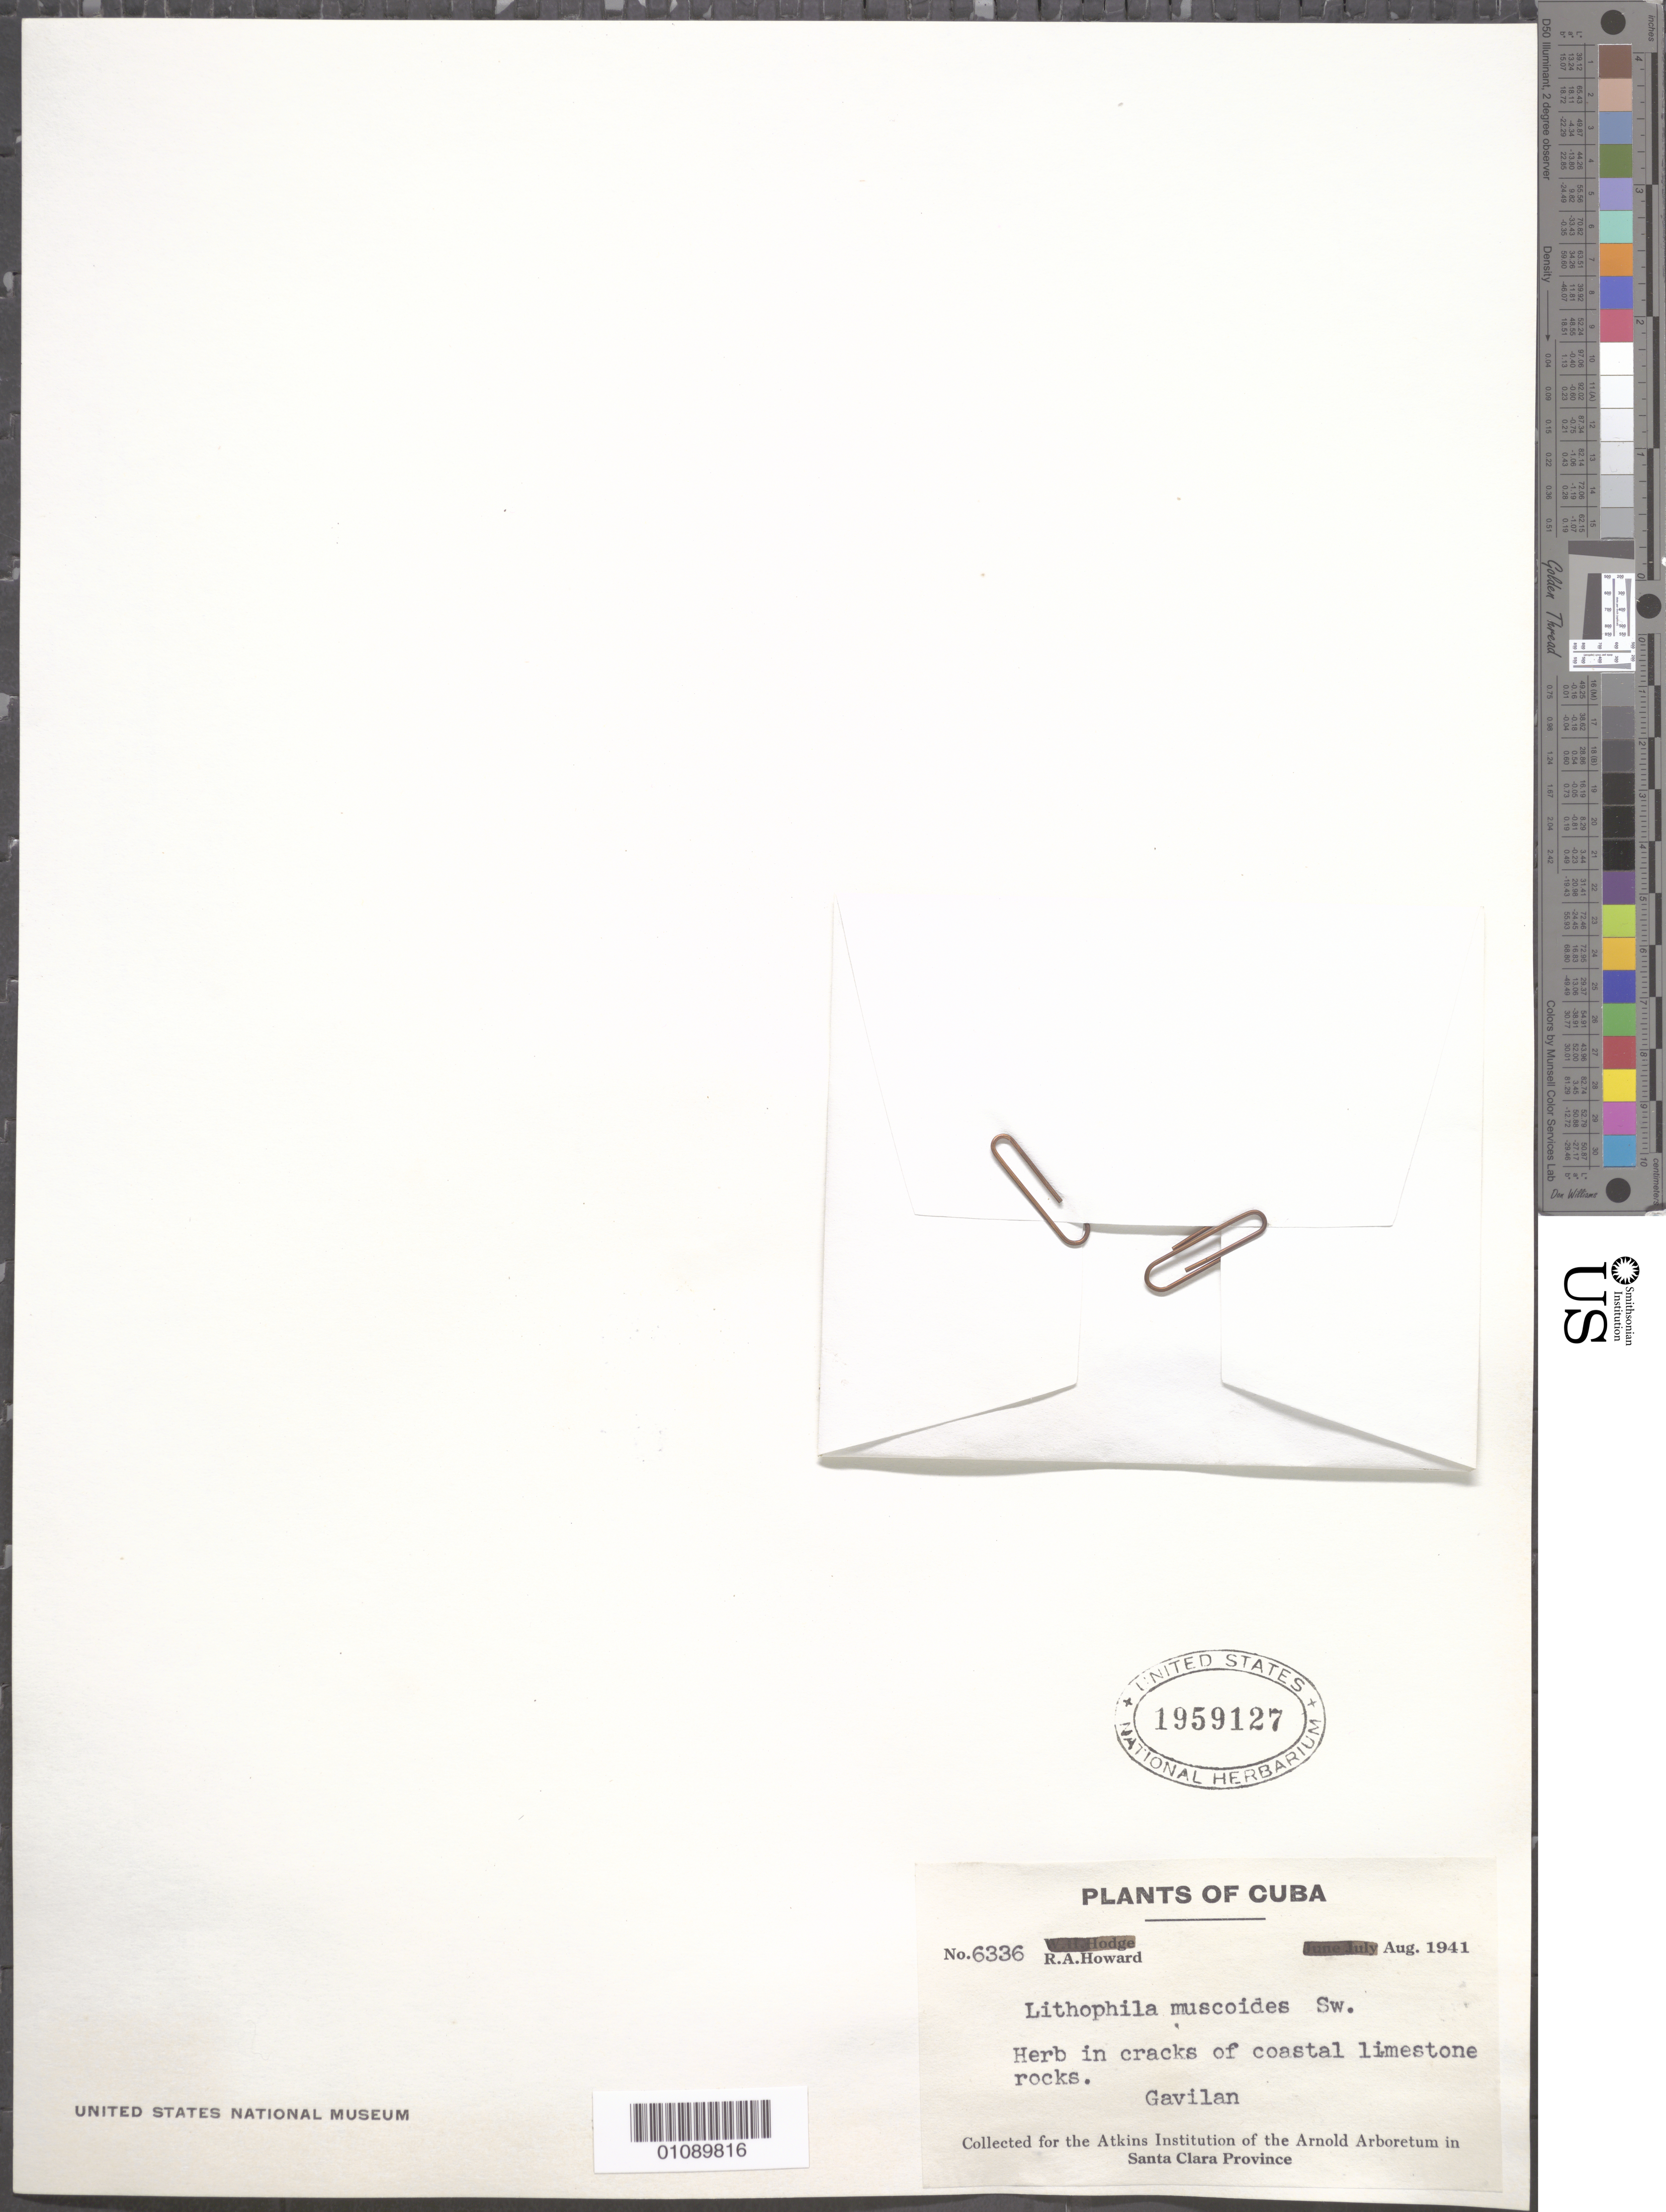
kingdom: Plantae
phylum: Tracheophyta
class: Magnoliopsida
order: Caryophyllales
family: Amaranthaceae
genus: Gomphrena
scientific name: Gomphrena muscoides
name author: (Sw.) T. Ortuño & Borsch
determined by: Strong, Mark T., (BOT), Smithsonian Institution - National Museum of Natural History (UNITED STATES)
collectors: R. A. Howard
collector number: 6336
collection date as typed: Aug 1941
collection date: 1941-08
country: Cuba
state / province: La Habana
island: Cuba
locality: Gavilan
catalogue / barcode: US 1959127